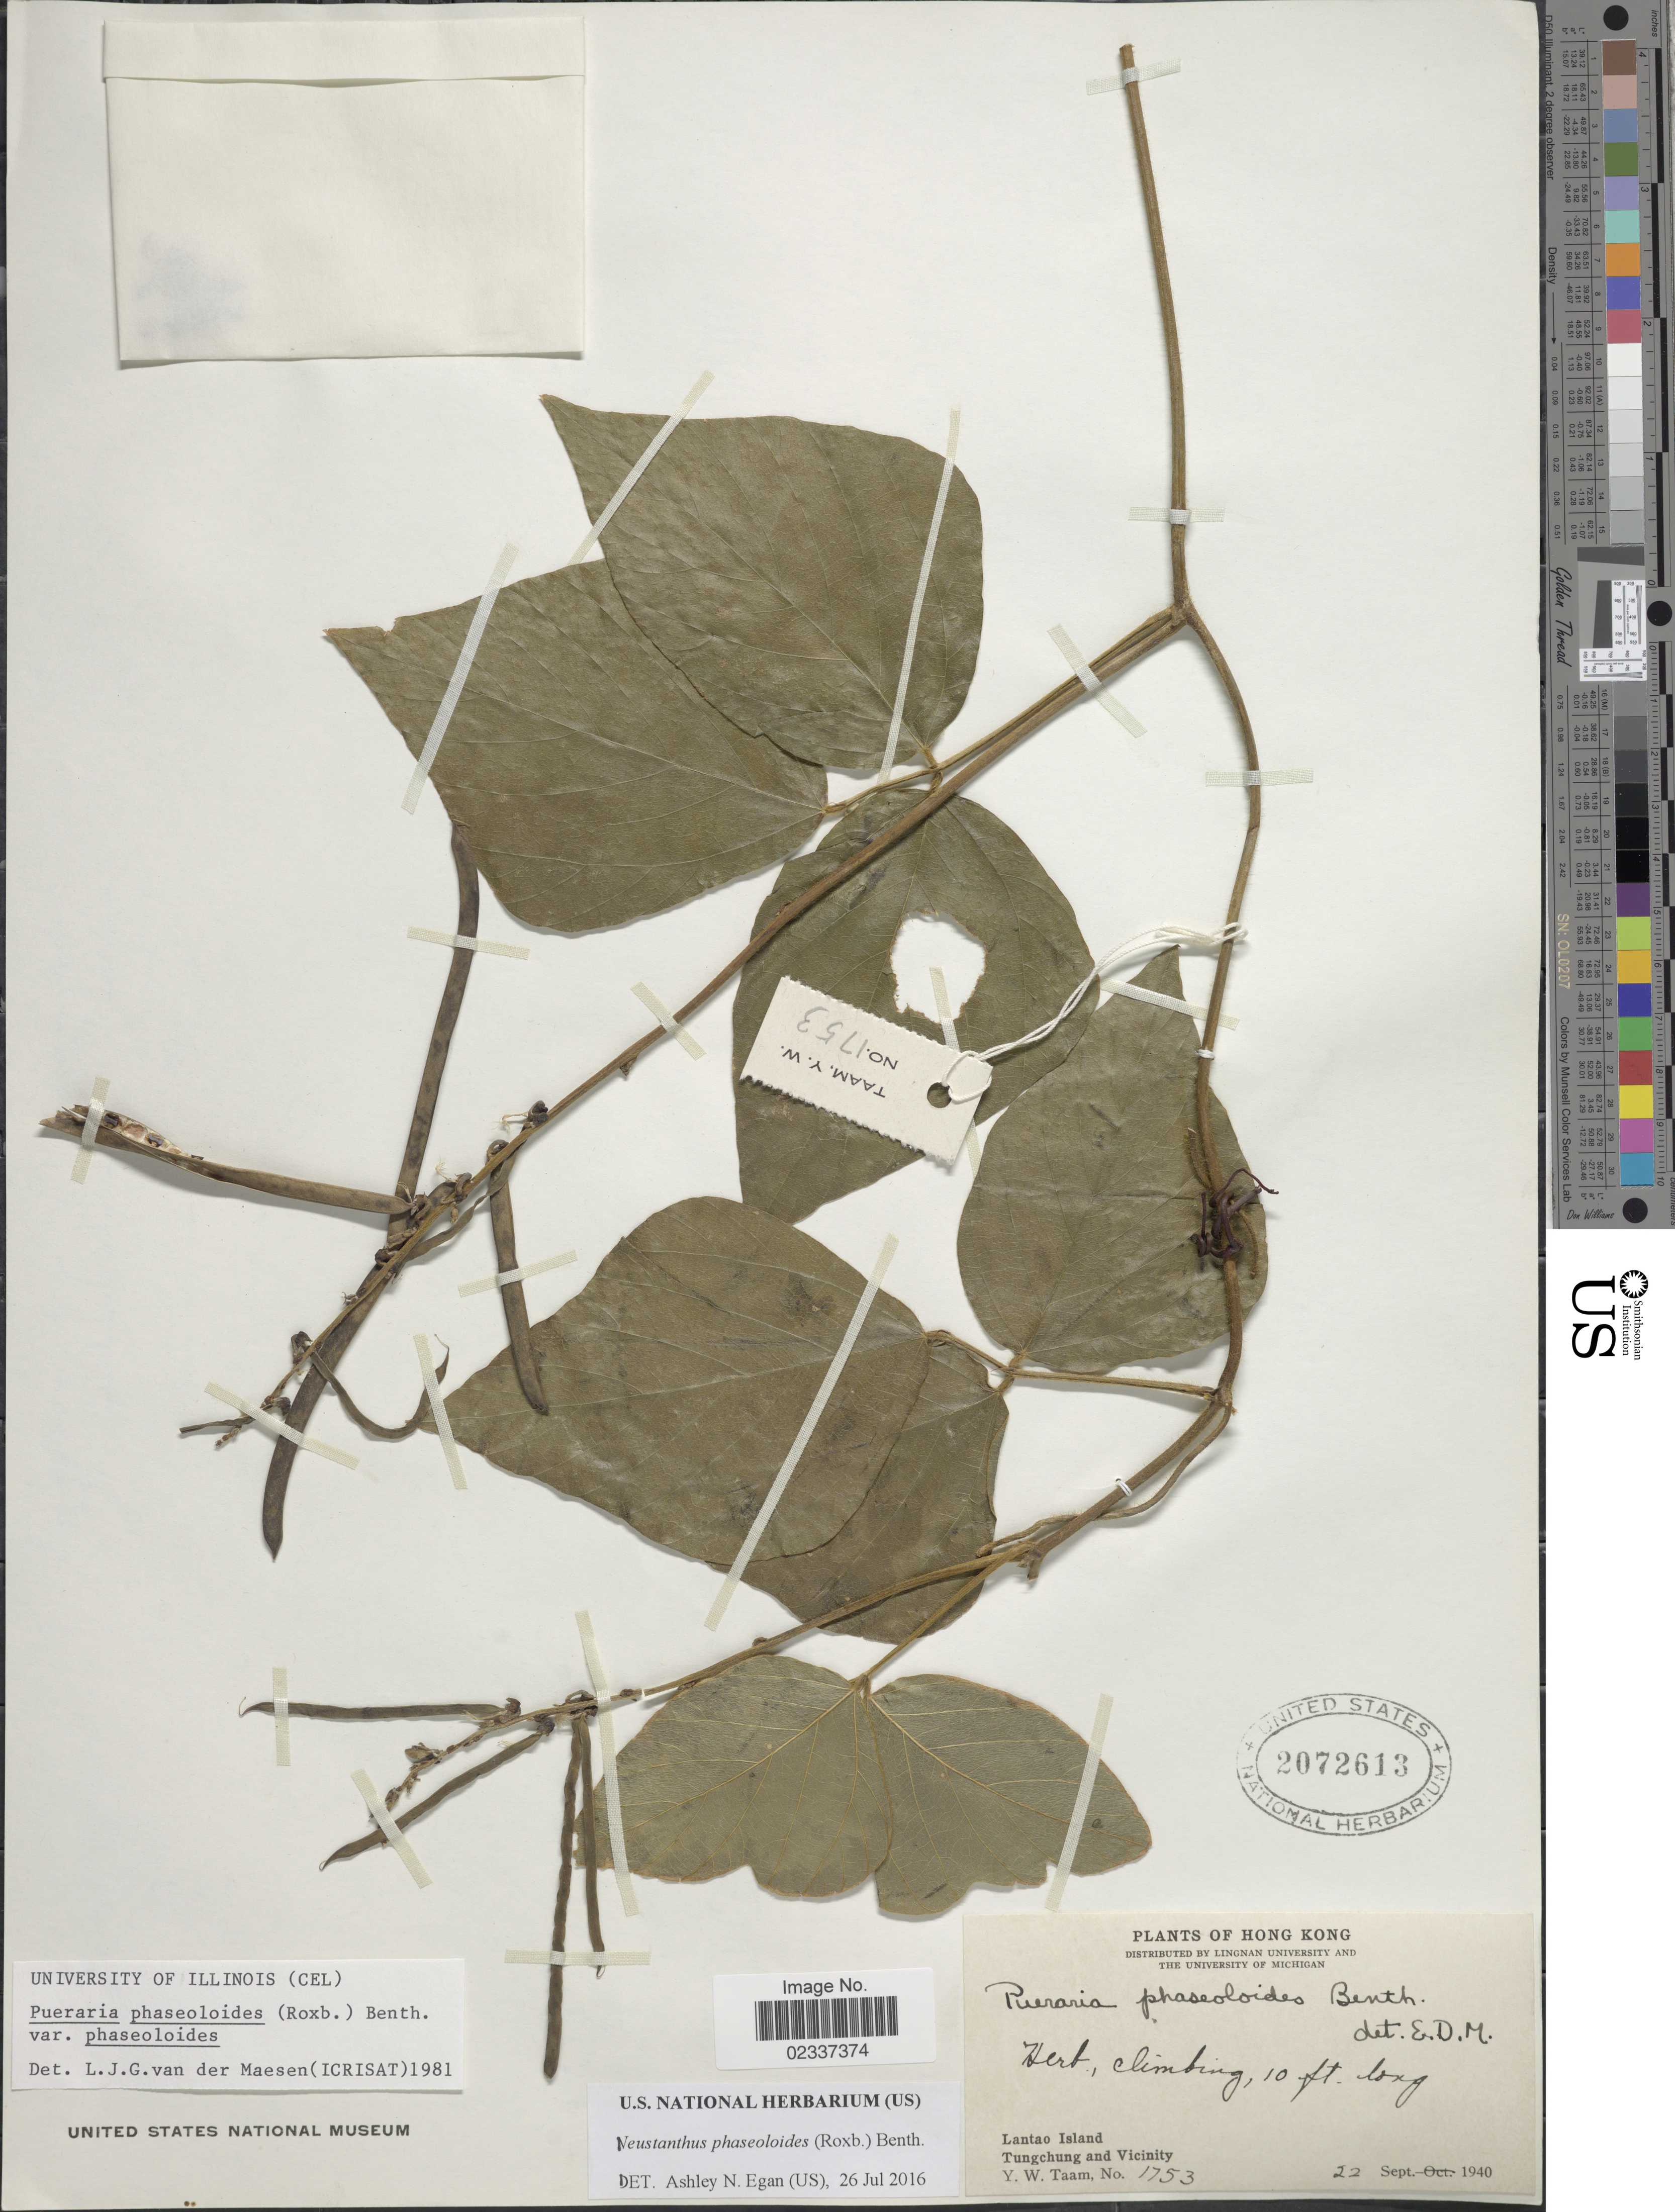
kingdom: Plantae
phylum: Tracheophyta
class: Magnoliopsida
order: Fabales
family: Fabaceae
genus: Neustanthus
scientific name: Neustanthus phaseoloides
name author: (Roxb.) Benth.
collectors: Y. W. Taam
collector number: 1753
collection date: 1940-09-22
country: China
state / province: Hong Kong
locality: Lantao Island, Tungchung and Vicinity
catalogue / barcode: US 2072613